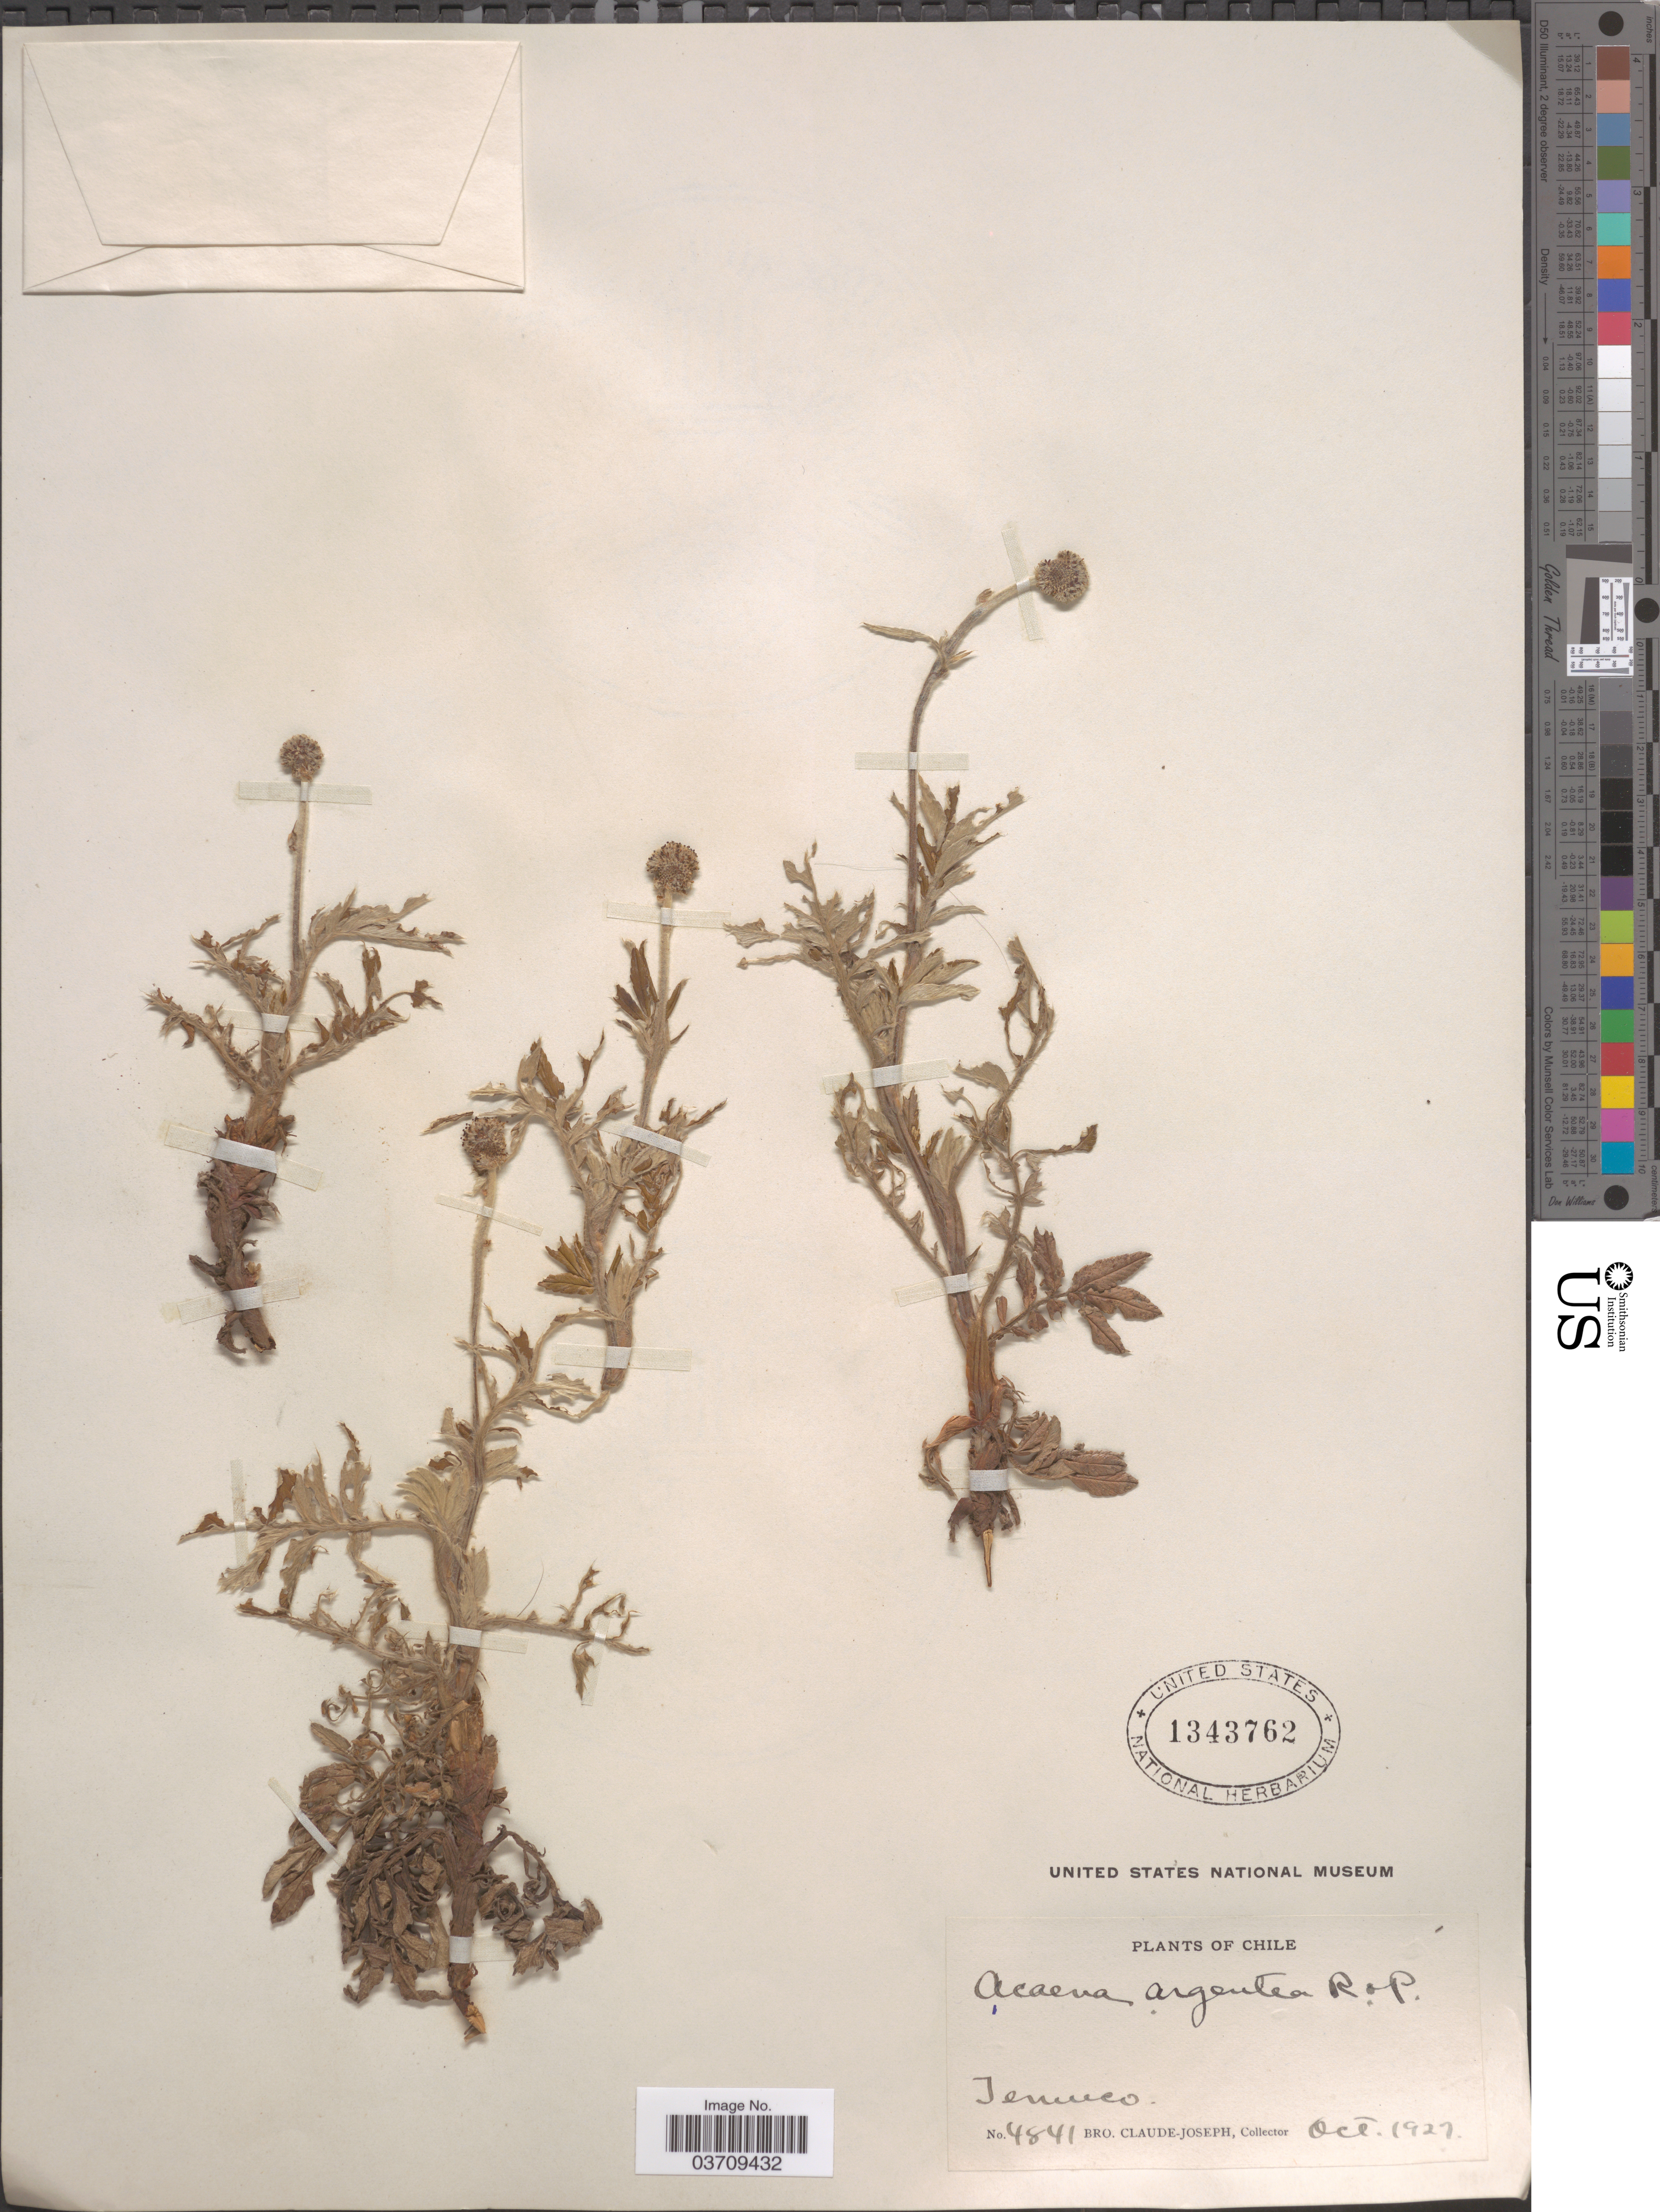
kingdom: Plantae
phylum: Tracheophyta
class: Magnoliopsida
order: Rosales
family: Rosaceae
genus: Acaena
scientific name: Acaena cylindristachya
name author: Ruiz & Pav.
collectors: Bro. Claude-Joseph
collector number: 4841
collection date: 1927-10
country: Chile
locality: Temuco.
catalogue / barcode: US 1343762